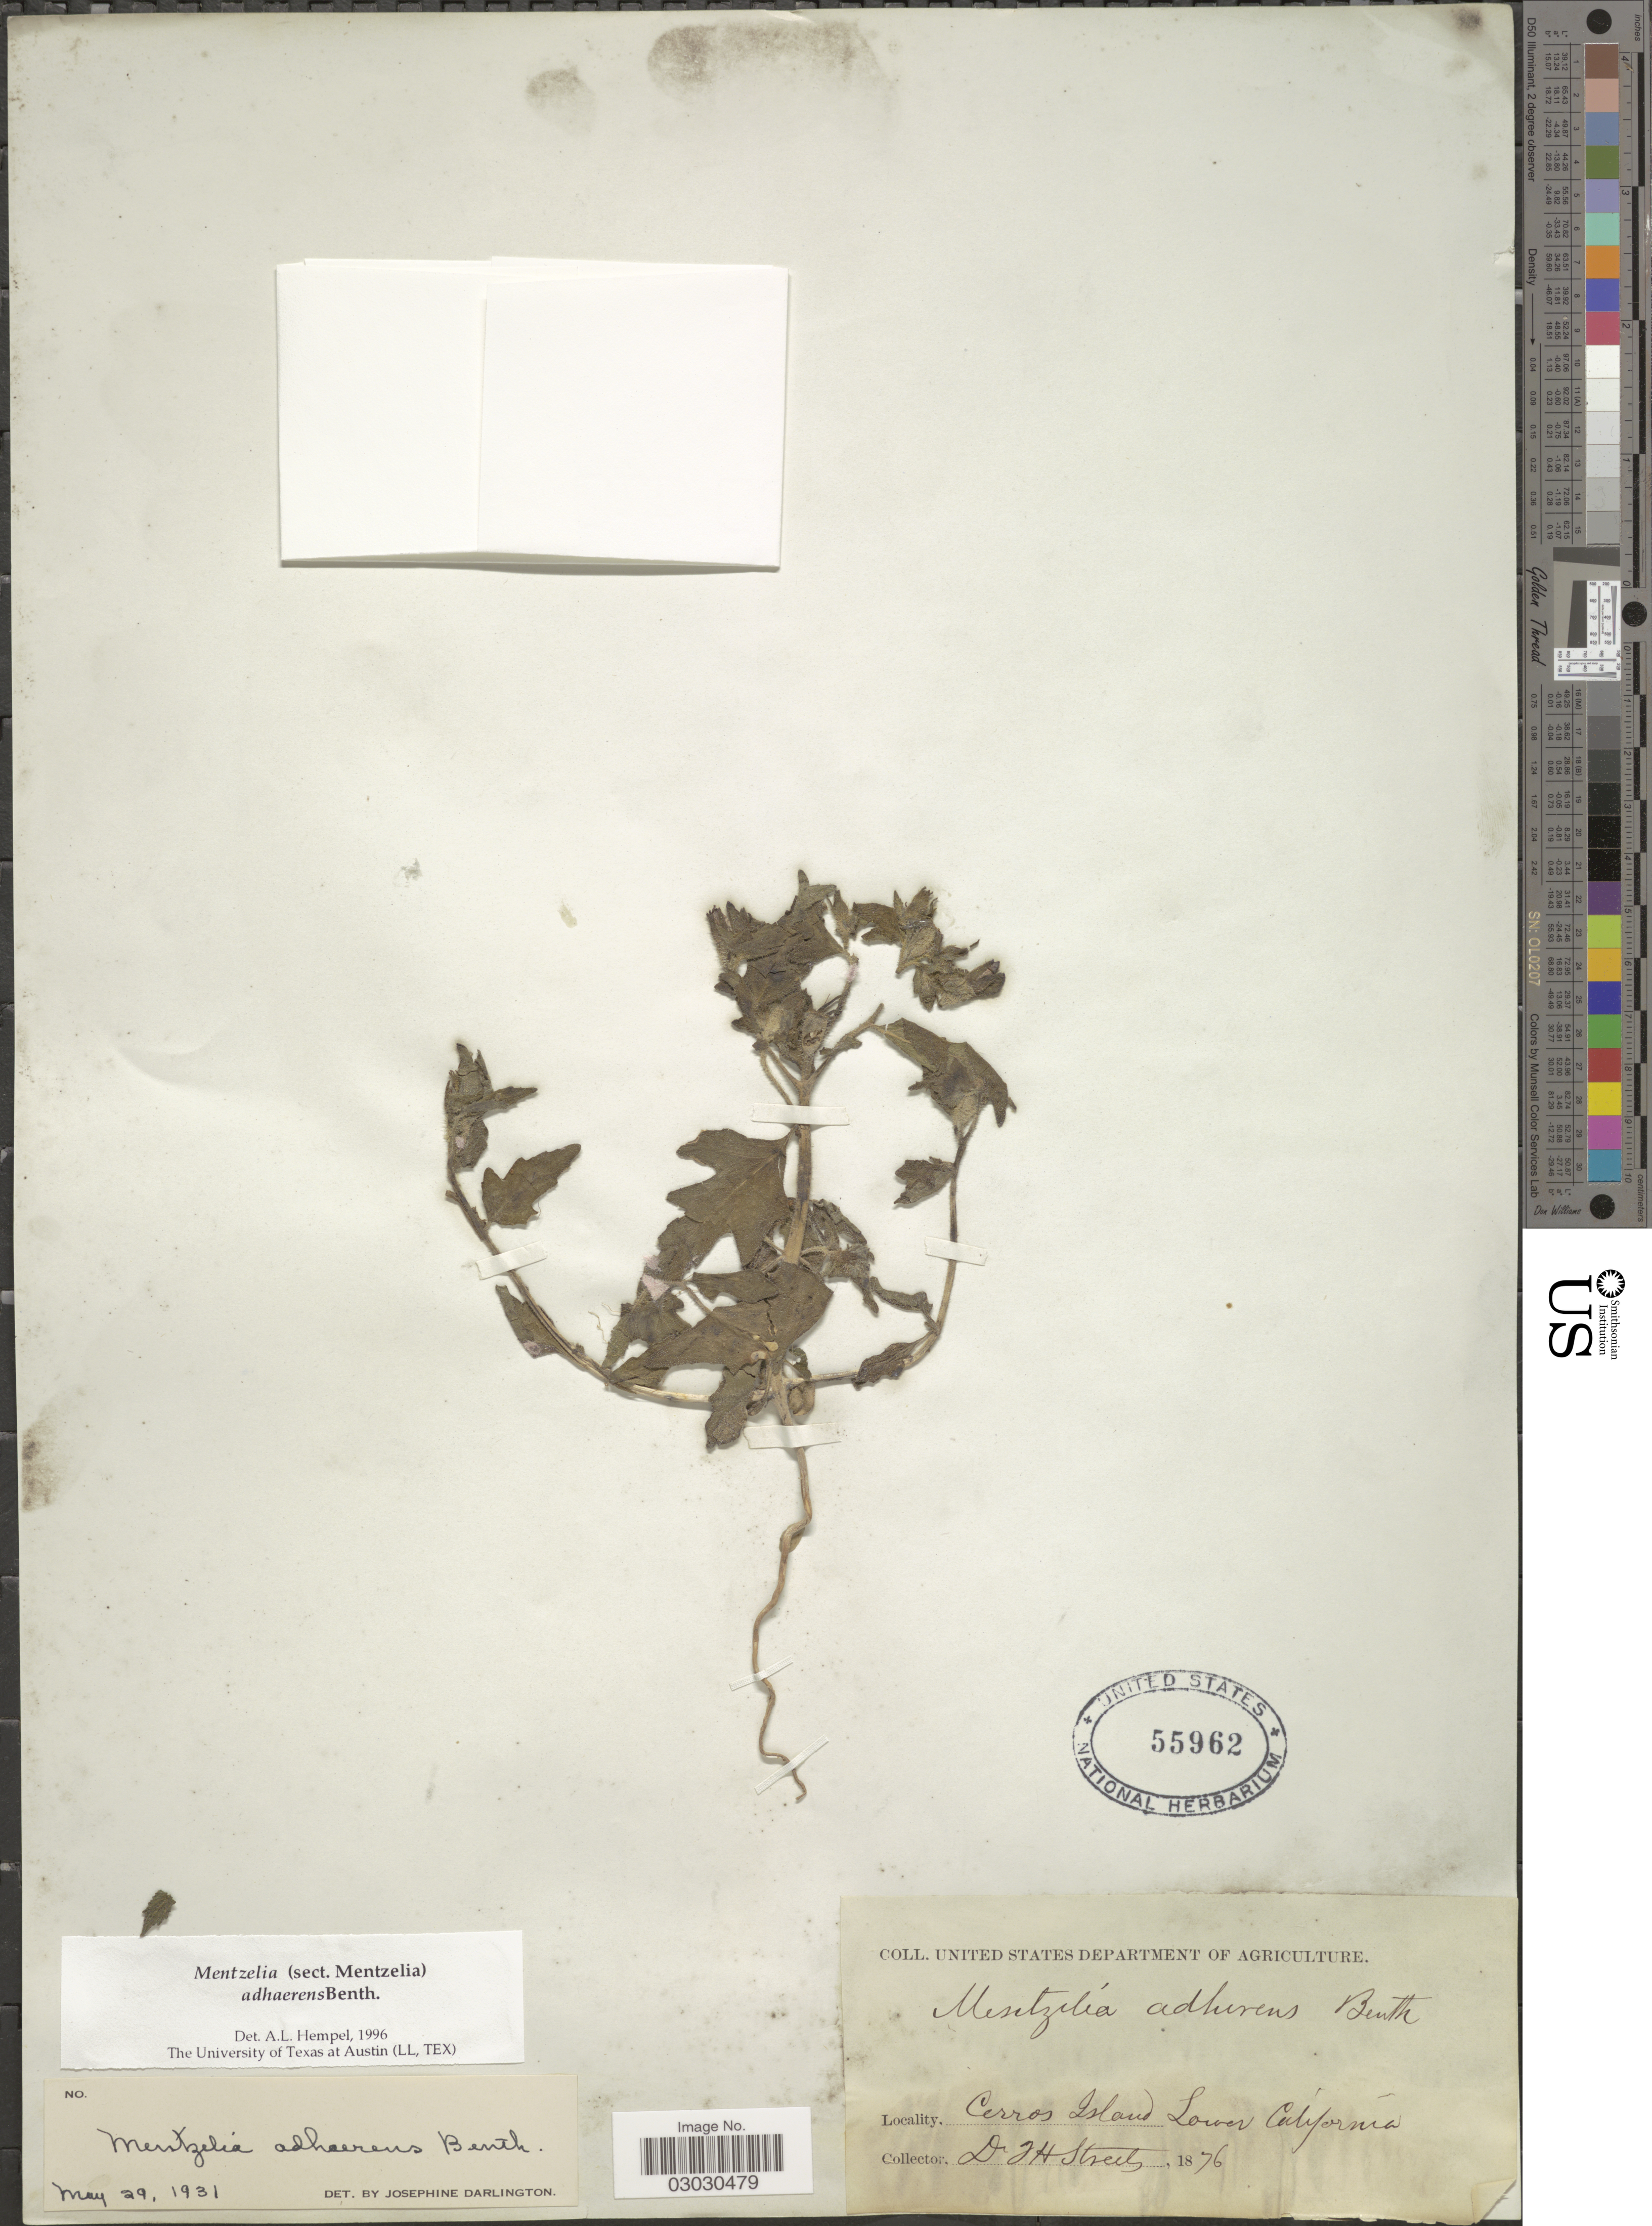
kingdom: Plantae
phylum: Tracheophyta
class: Magnoliopsida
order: Cornales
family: Loasaceae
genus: Mentzelia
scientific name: Mentzelia adhaerens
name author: Benth.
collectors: T. Streets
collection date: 1876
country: Mexico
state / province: Baja California Norte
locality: Cerros Island. Lower California.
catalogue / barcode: US 55962